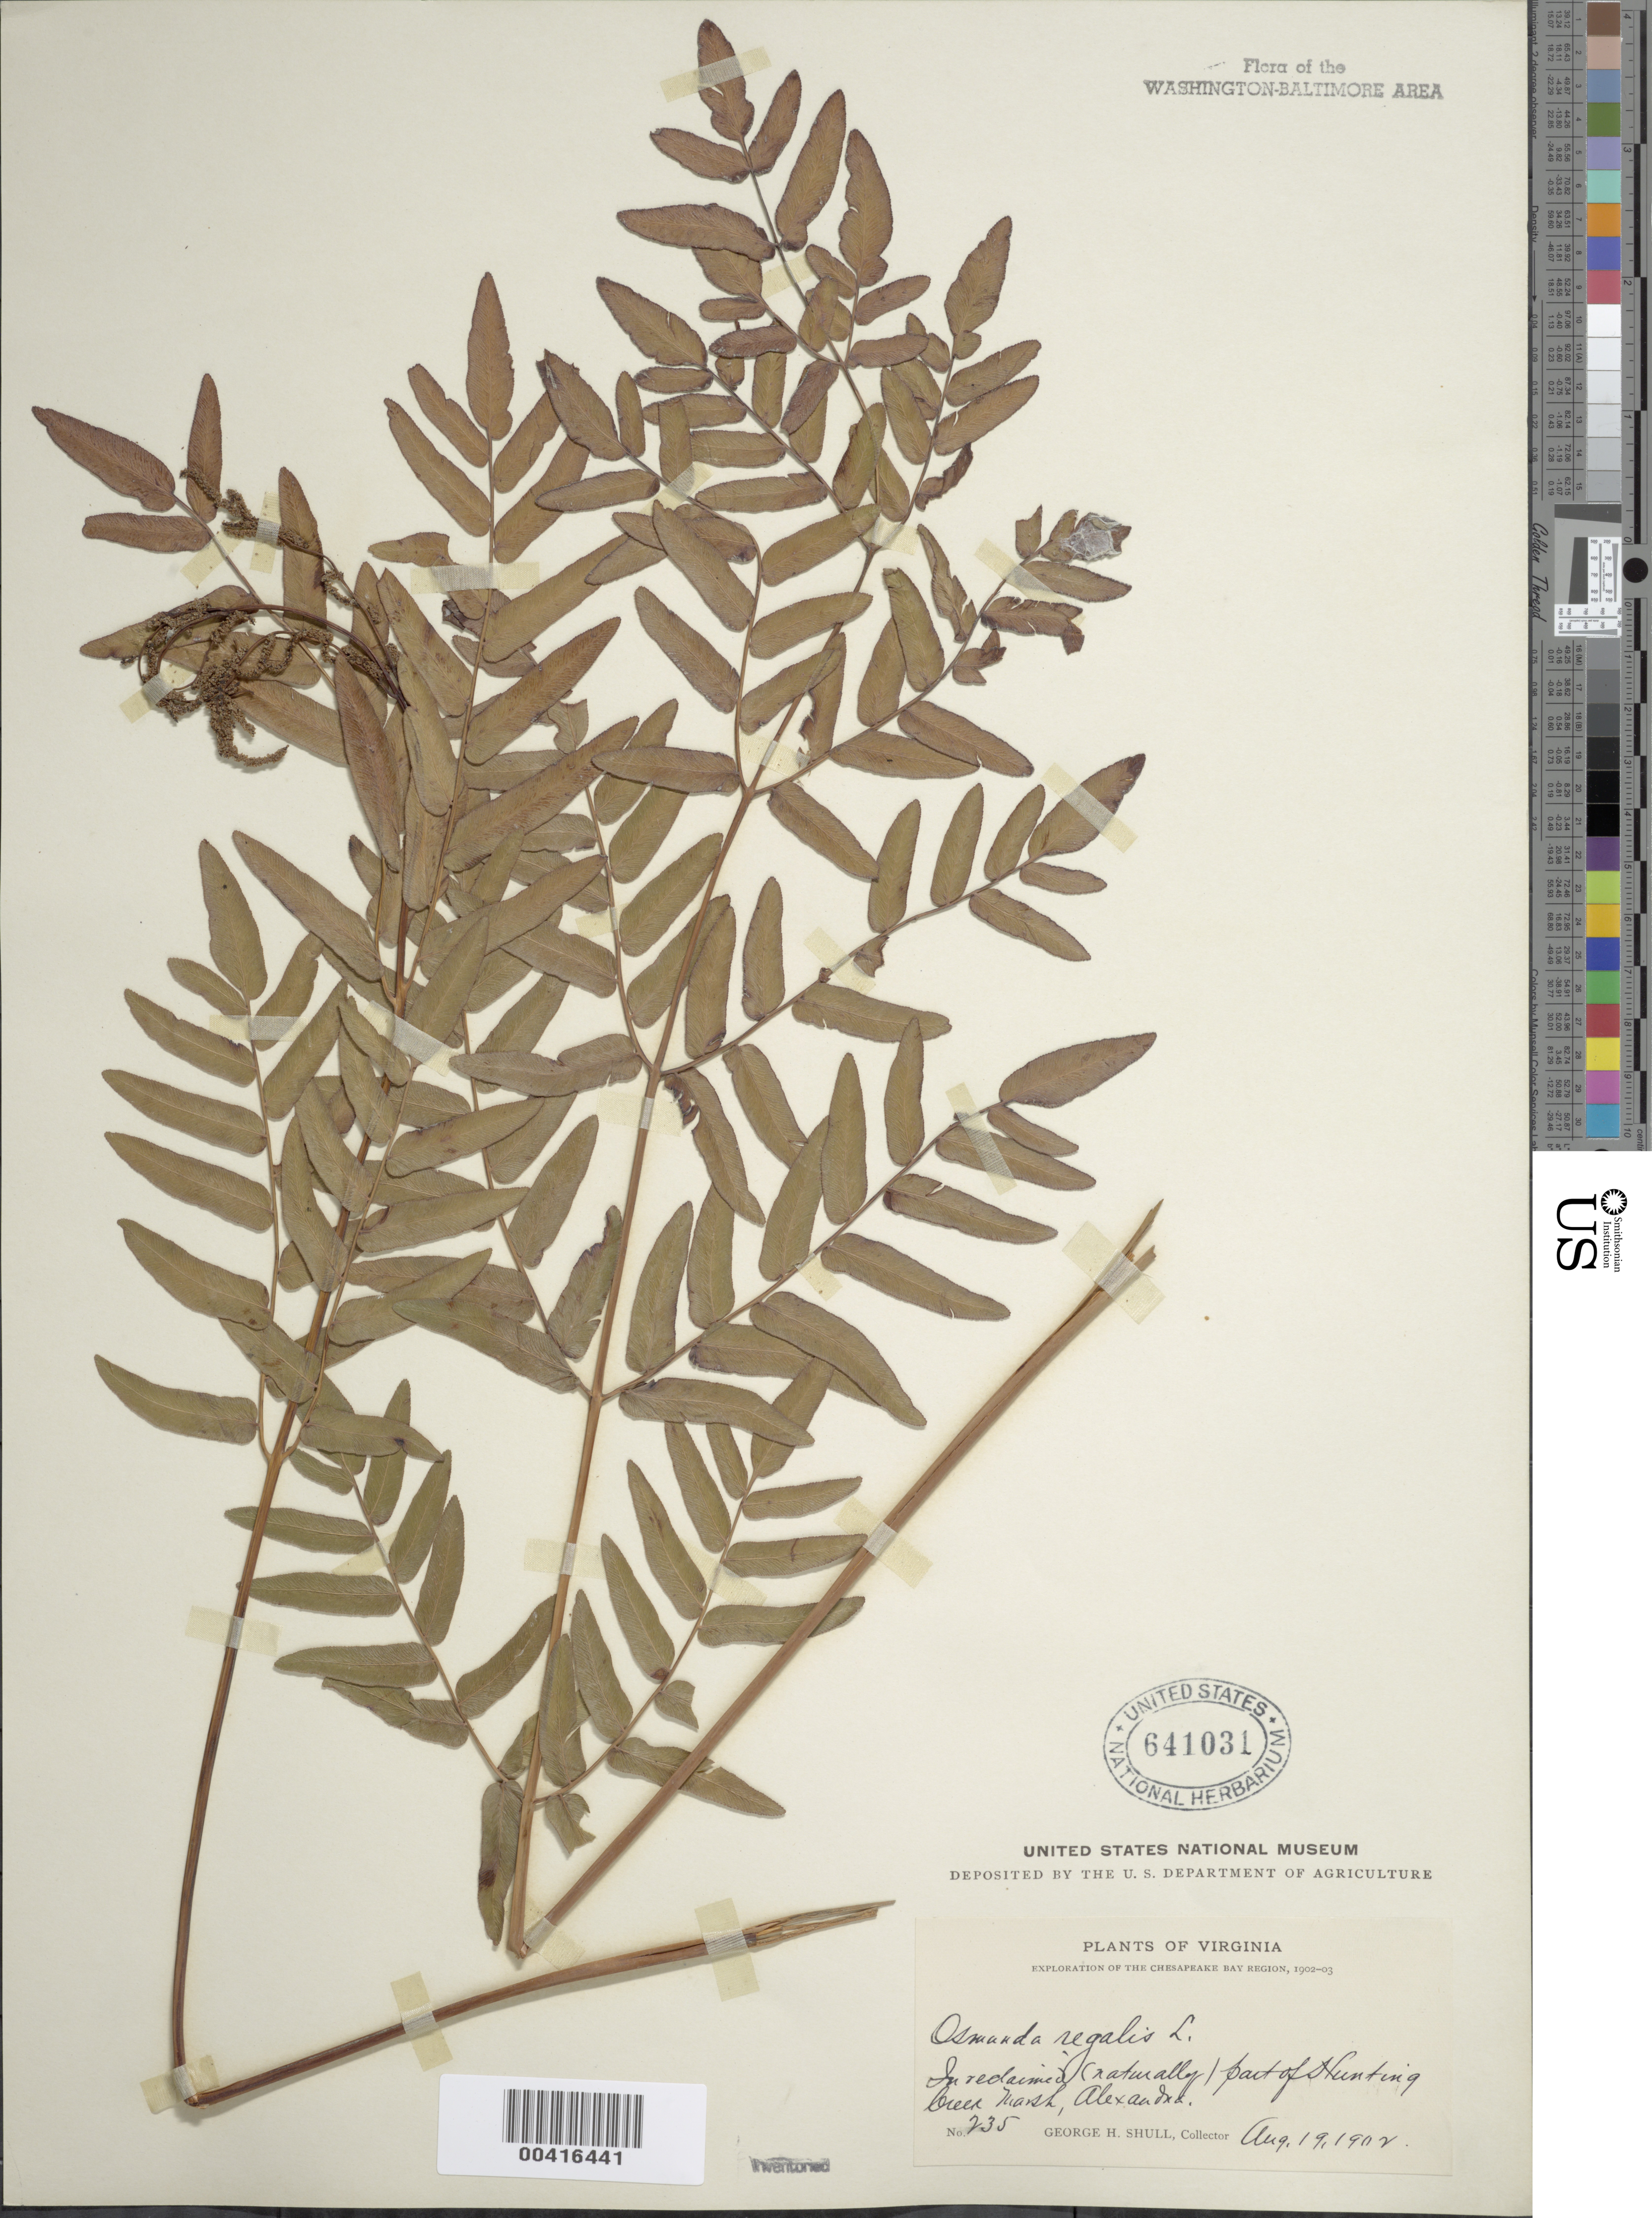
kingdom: Plantae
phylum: Tracheophyta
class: Polypodiopsida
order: Osmundales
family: Osmundaceae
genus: Osmunda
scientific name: Osmunda regalis var. spectabilis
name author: (Willd.) A. Gray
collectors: G. H. Shull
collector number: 235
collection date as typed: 19 Aug 1902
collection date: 1902-08-19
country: United States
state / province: Virginia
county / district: Fairfax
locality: Hunting Creek Marsh, Alexandria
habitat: In marsh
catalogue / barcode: US 641031